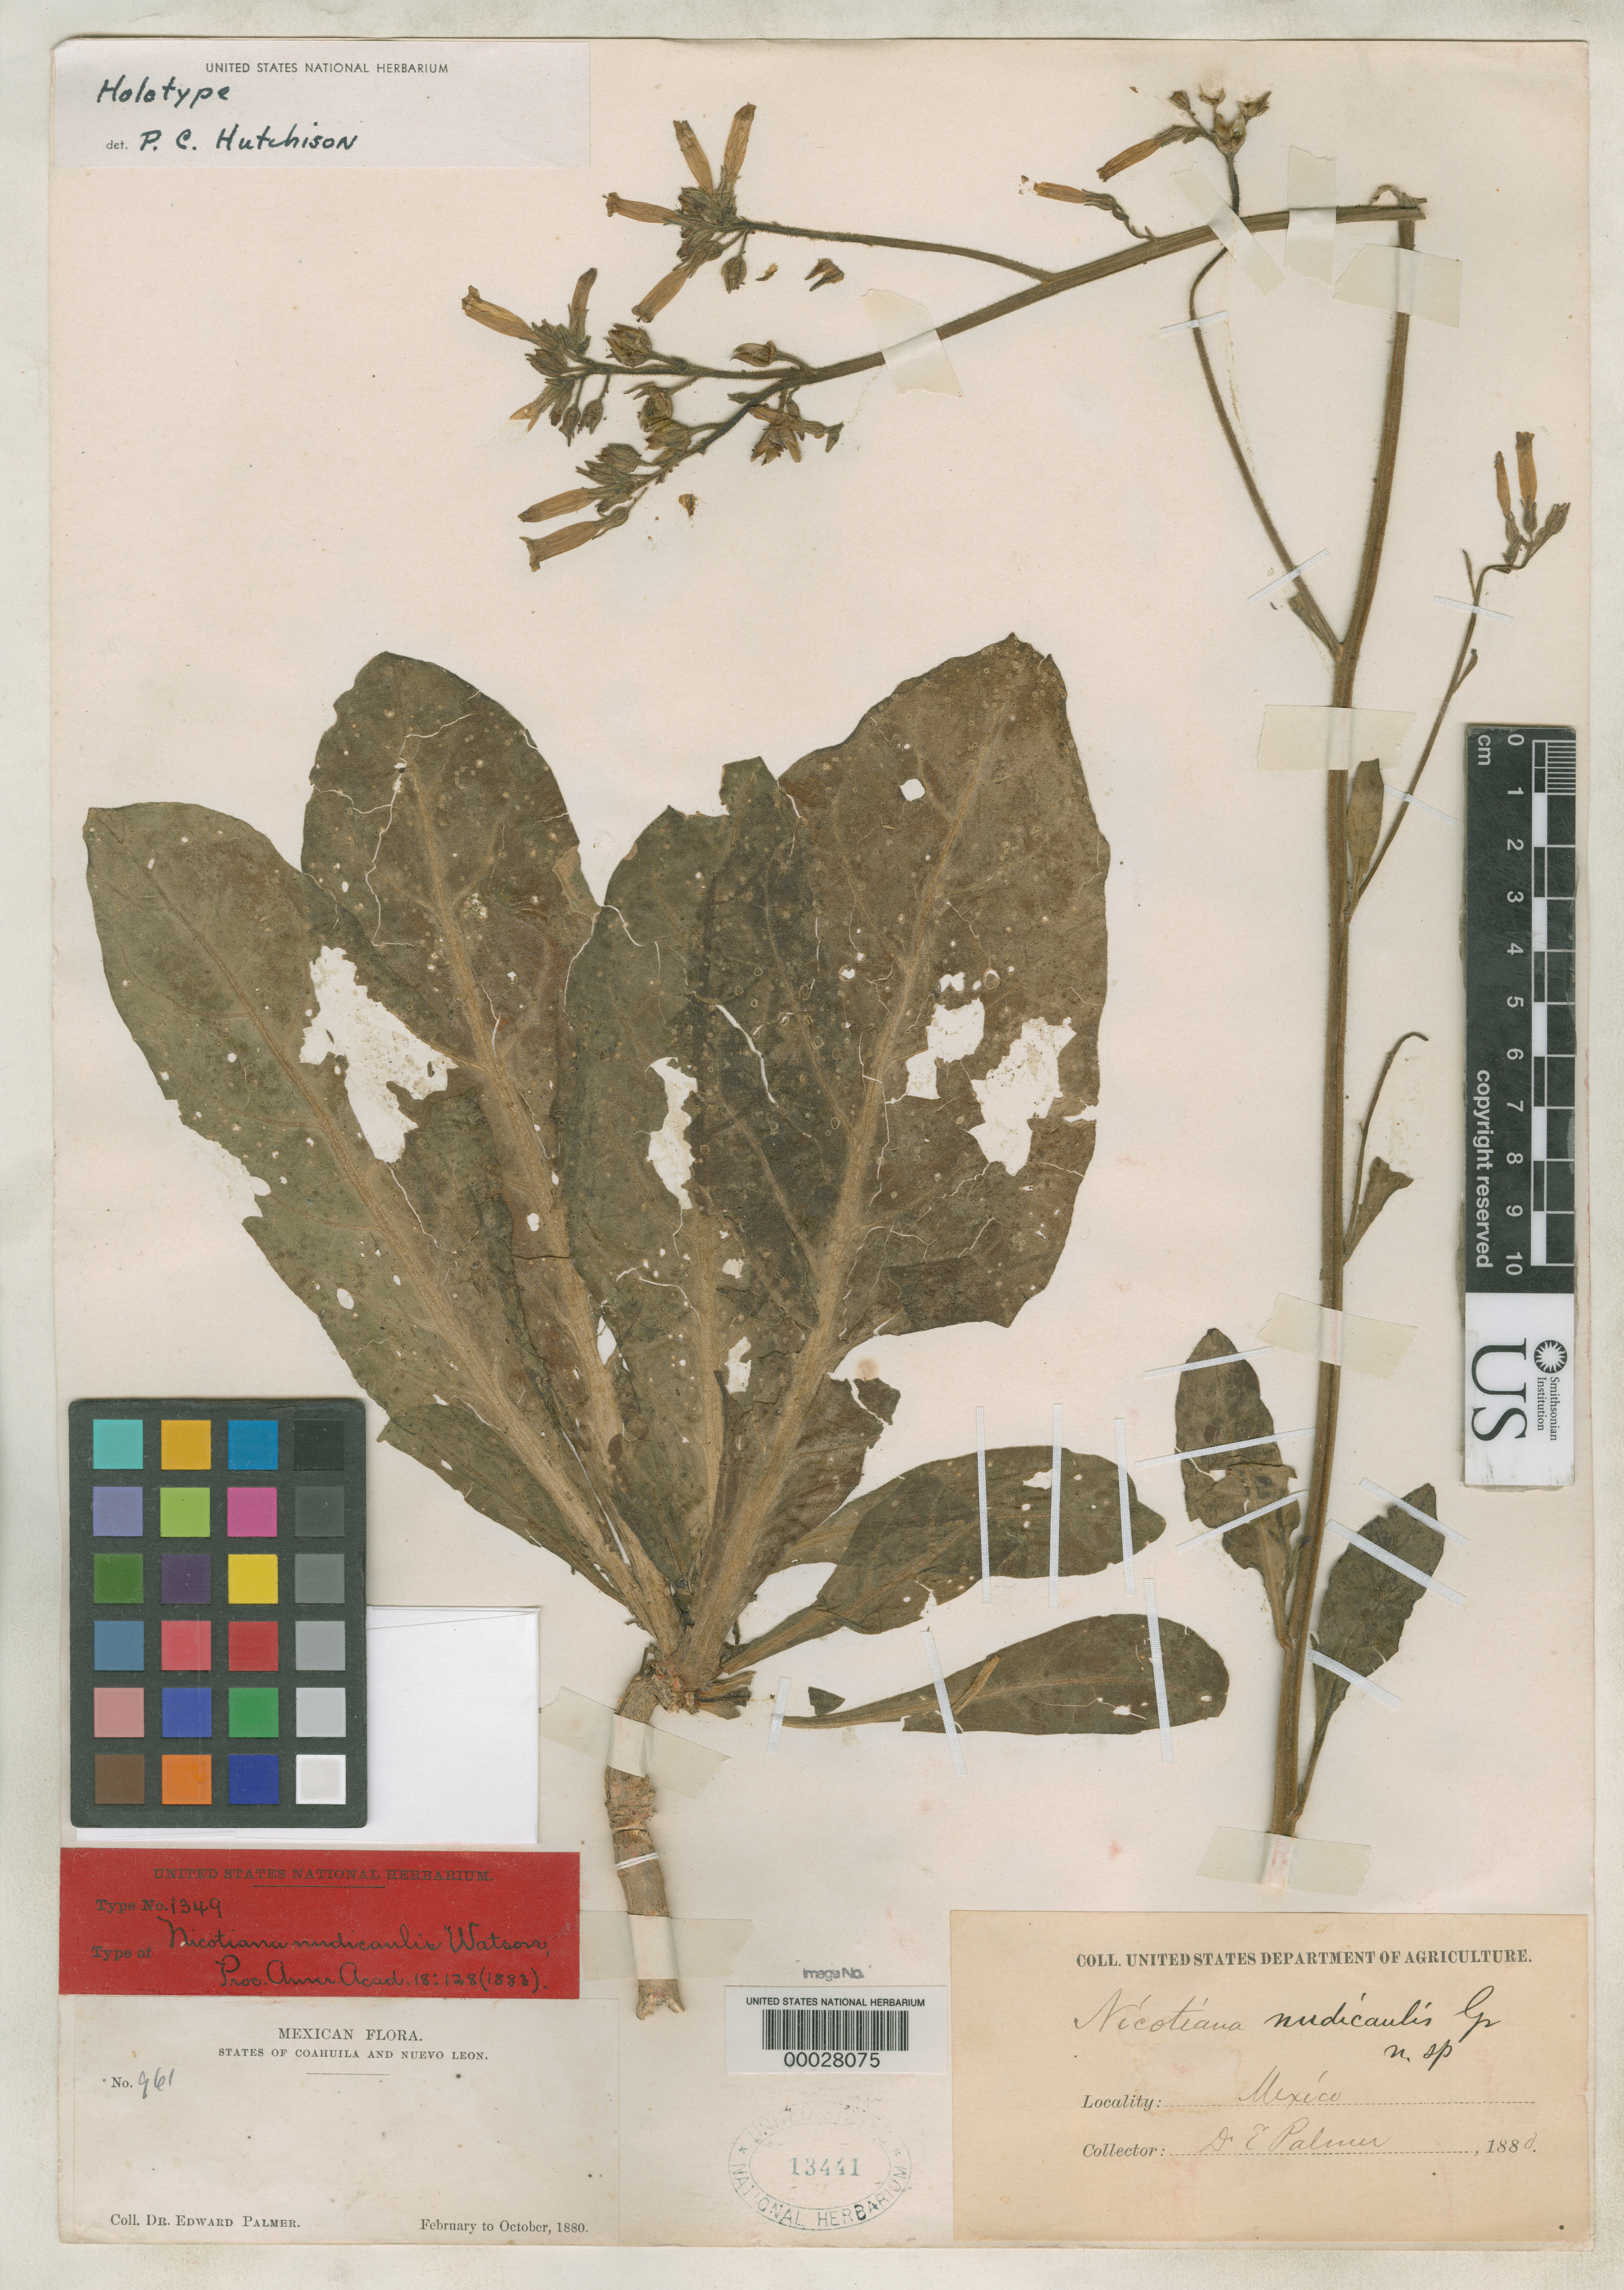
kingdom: Plantae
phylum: Tracheophyta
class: Magnoliopsida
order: Solanales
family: Solanaceae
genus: Nicotiana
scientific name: Nicotiana nudicaulis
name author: S. Watson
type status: Type Collection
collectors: E. Palmer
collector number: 961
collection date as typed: Feb 1880 to -- Oct 1880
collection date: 1880-02/1880-10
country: Mexico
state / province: Nuevo León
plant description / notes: This sheet annotated as "Holotype" by P.C. Hutchison but holotype (if any) is to be expected at GH.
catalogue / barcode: US 13441